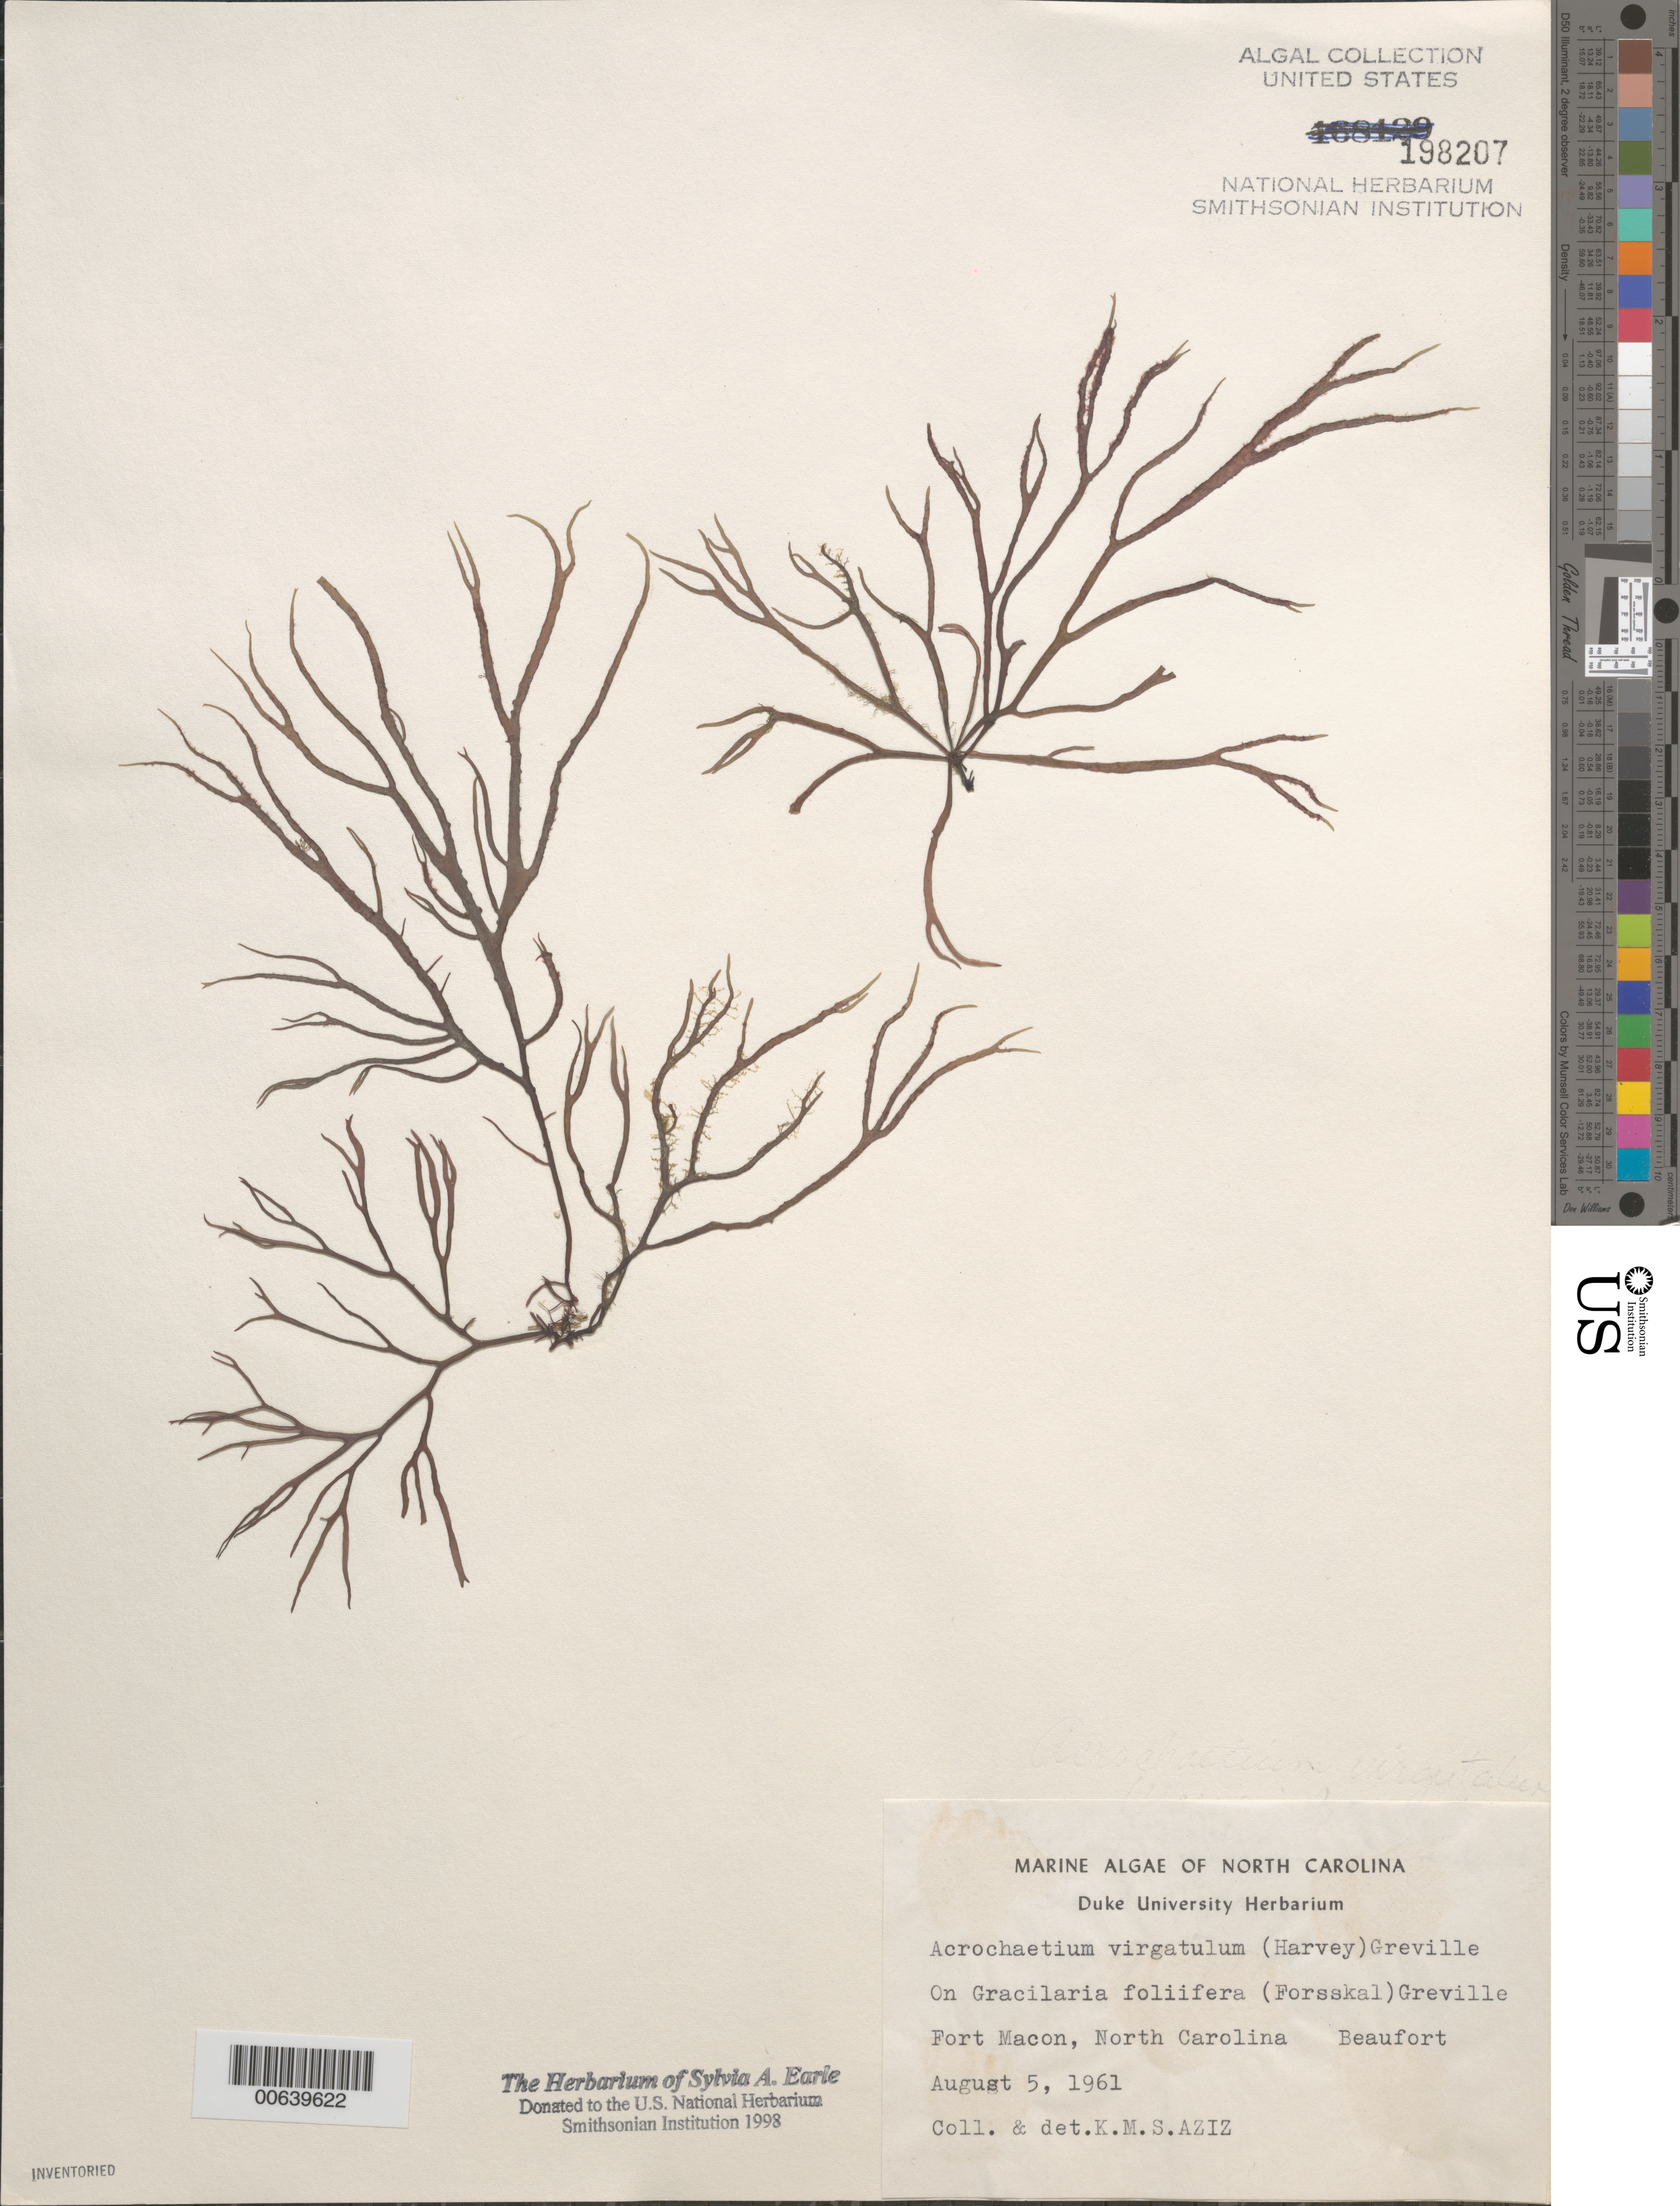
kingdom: Plantae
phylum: Rhodophyta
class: Florideophyceae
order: Acrochaetiales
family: Acrochaetiaceae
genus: Acrochaetium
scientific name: Acrochaetium secundatum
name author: (Lyngb.) Näg. in Näg. & C. Cramer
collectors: K. M. Aziz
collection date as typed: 05 Aug 1961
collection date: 1961-08-05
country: United States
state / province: North Carolina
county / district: Carteret County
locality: Fort Macon, Beaufort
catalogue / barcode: US 198207